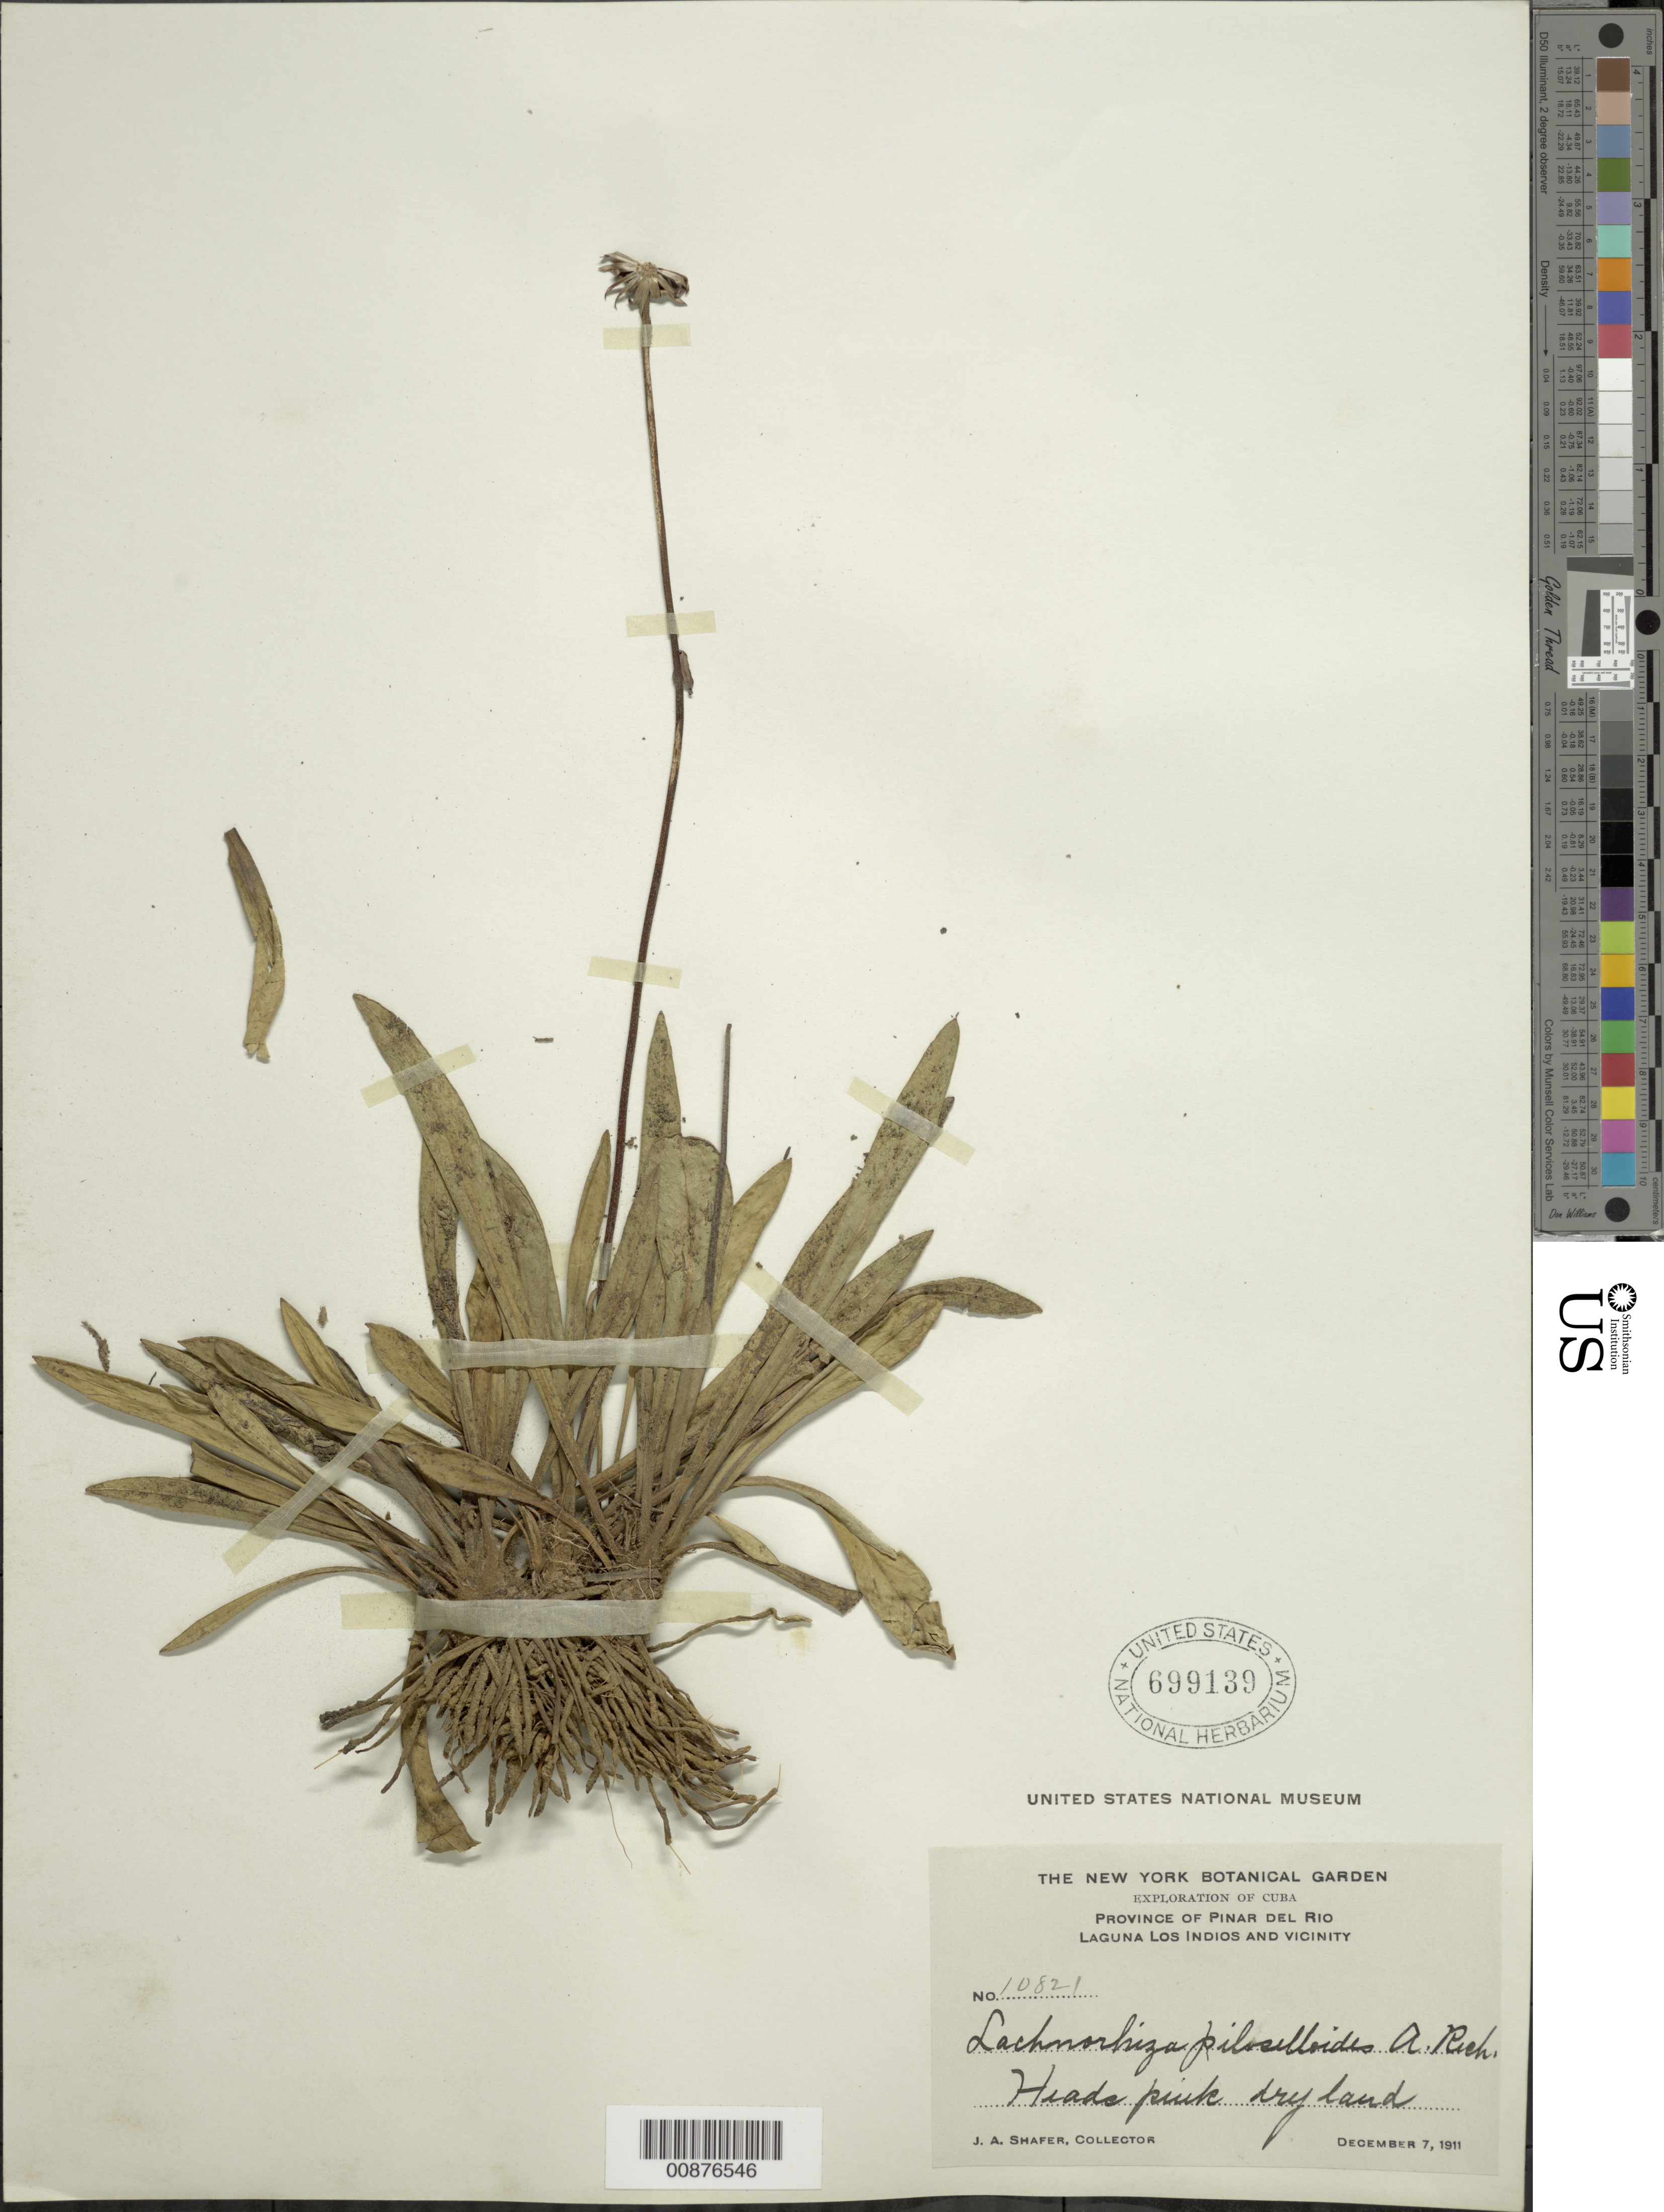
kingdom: Plantae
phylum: Tracheophyta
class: Magnoliopsida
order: Asterales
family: Asteraceae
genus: Lachnorhiza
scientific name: Lachnorhiza piloselloides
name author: A. Rich.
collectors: J. A. Shafer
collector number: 10821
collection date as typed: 07 Dec 1911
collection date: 1911-12-07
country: Cuba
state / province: Pinar del Río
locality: Laguna Los Indios and vicinity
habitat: Dry land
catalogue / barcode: US 699139